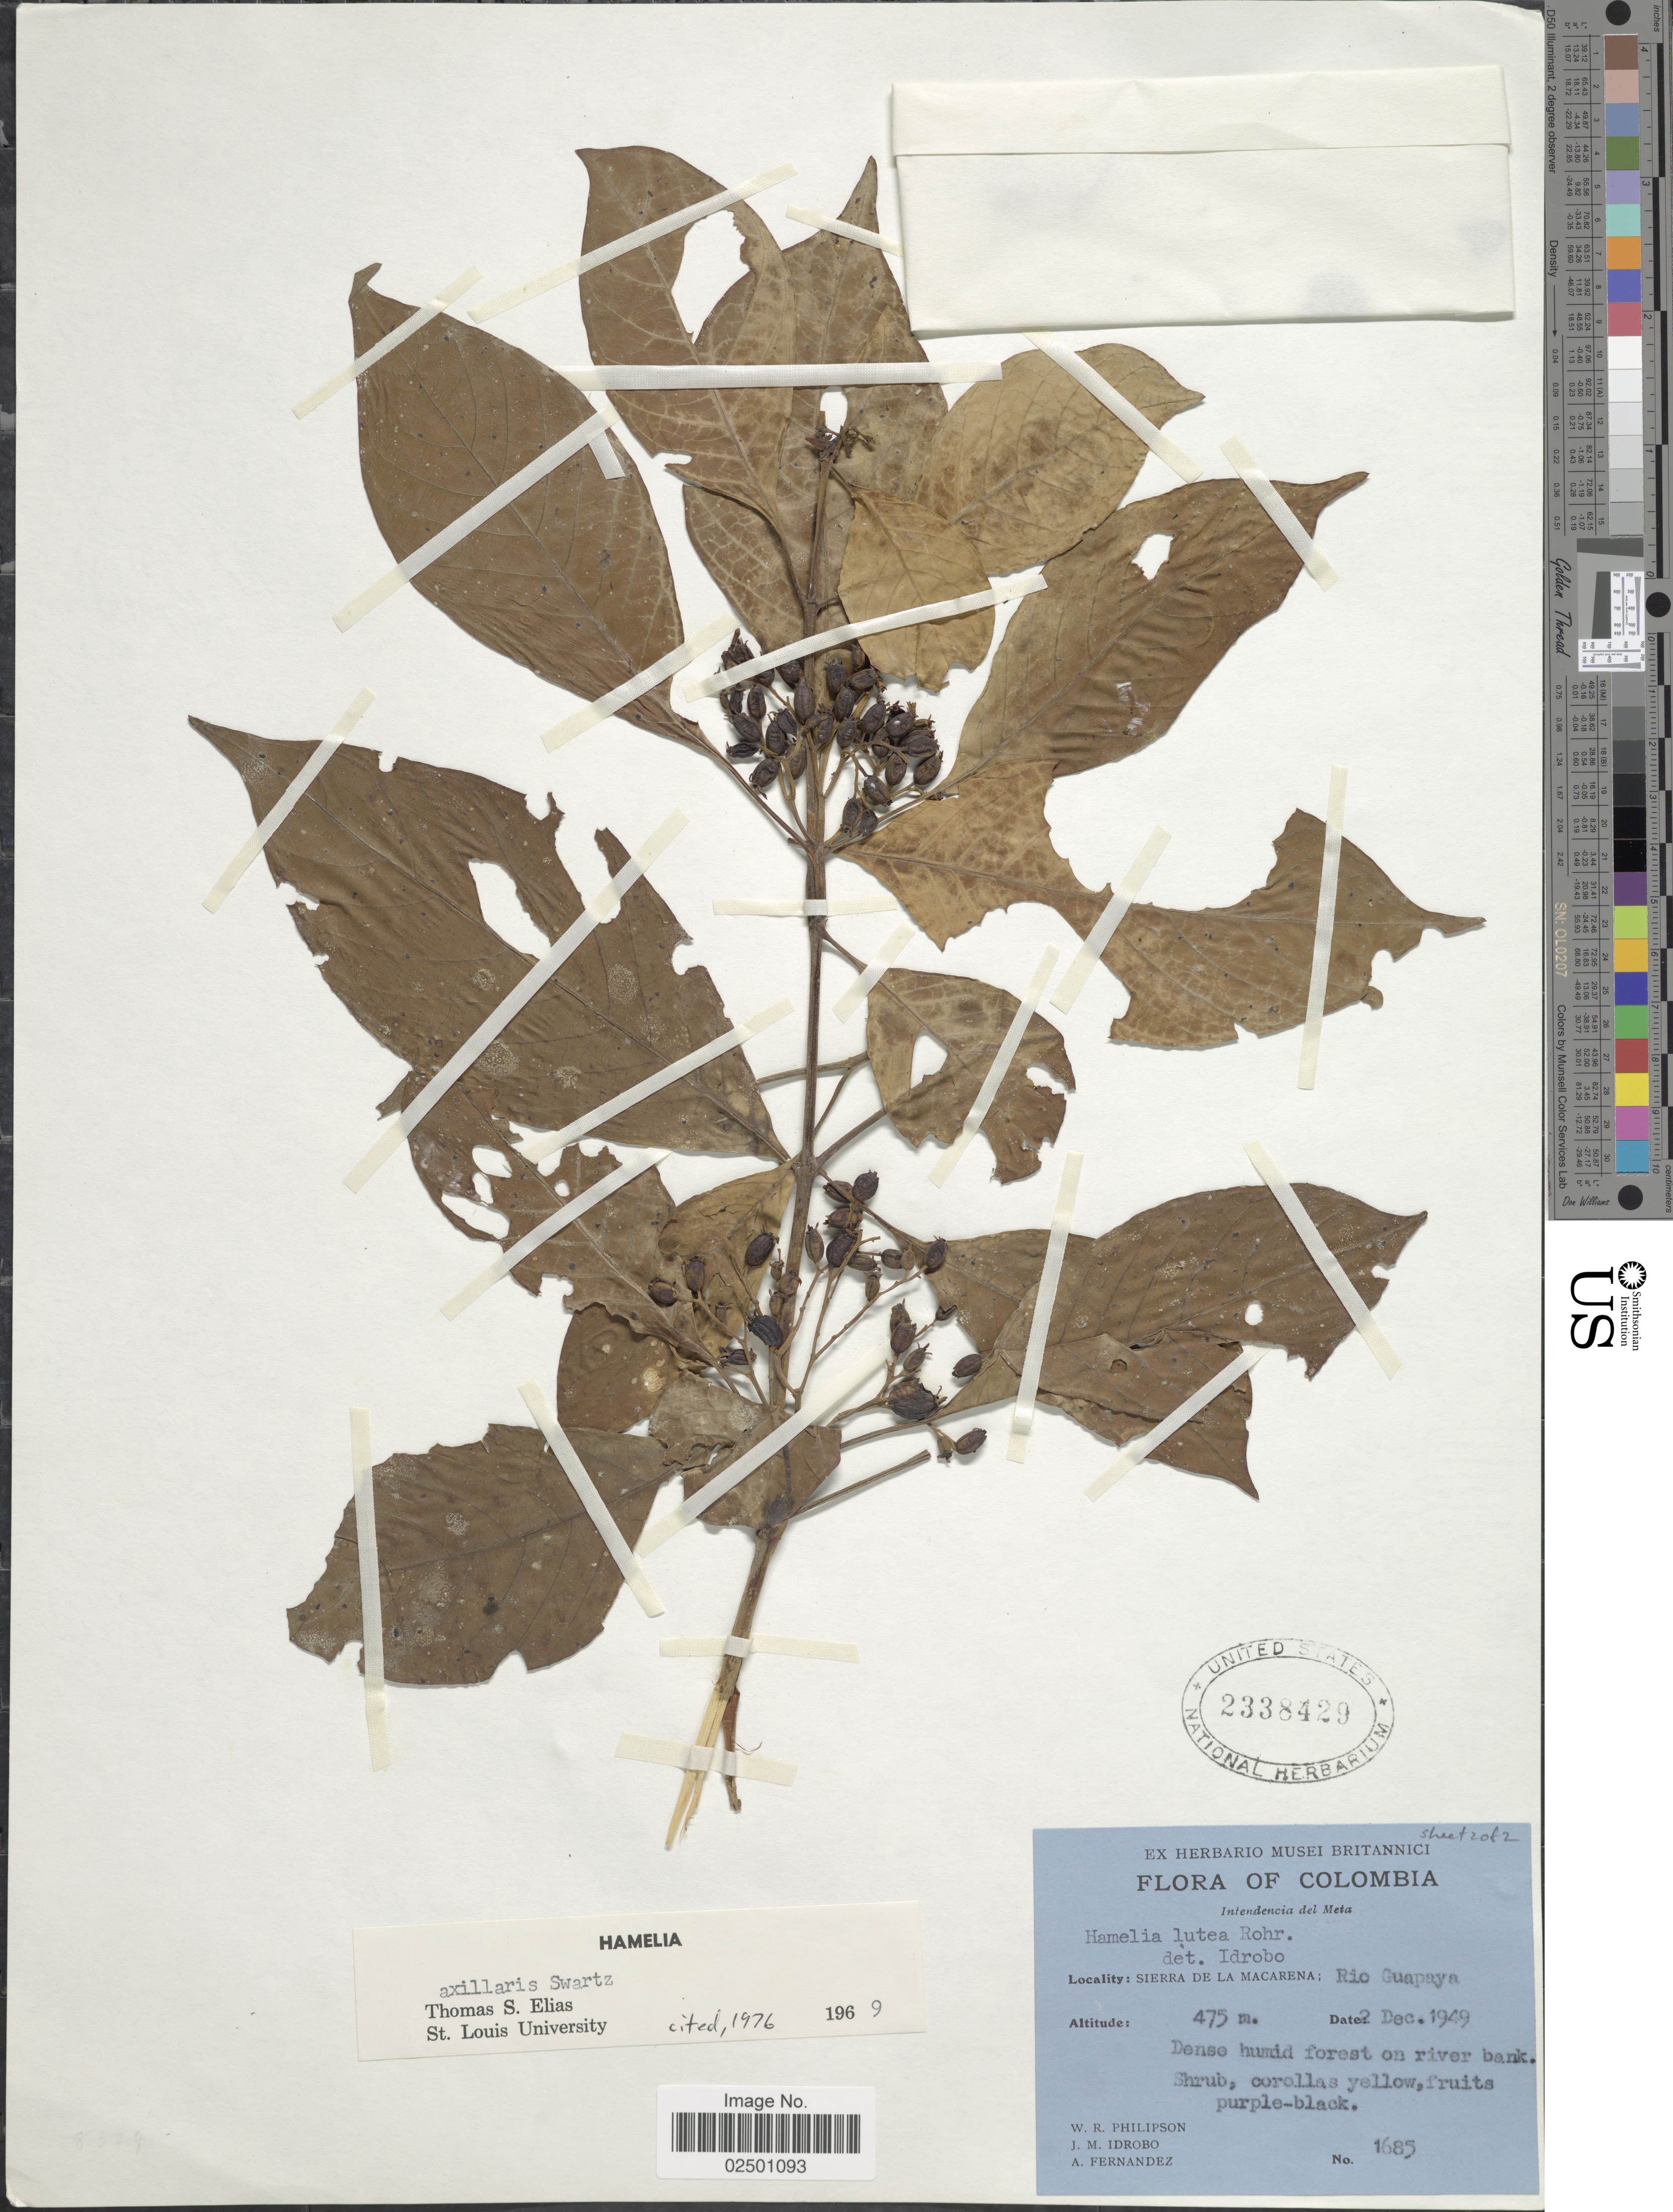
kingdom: Plantae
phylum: Tracheophyta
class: Magnoliopsida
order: Gentianales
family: Rubiaceae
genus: Hamelia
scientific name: Hamelia axillaris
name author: Sw.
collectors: W. R. Philipson, J. M. Idrobo & A. Fernandez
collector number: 1685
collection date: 1949-12-02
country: Colombia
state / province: Meta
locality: Intendencia del Meta. Sierra de la Macarena: Rio Guapaya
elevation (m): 475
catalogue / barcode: US 2338429